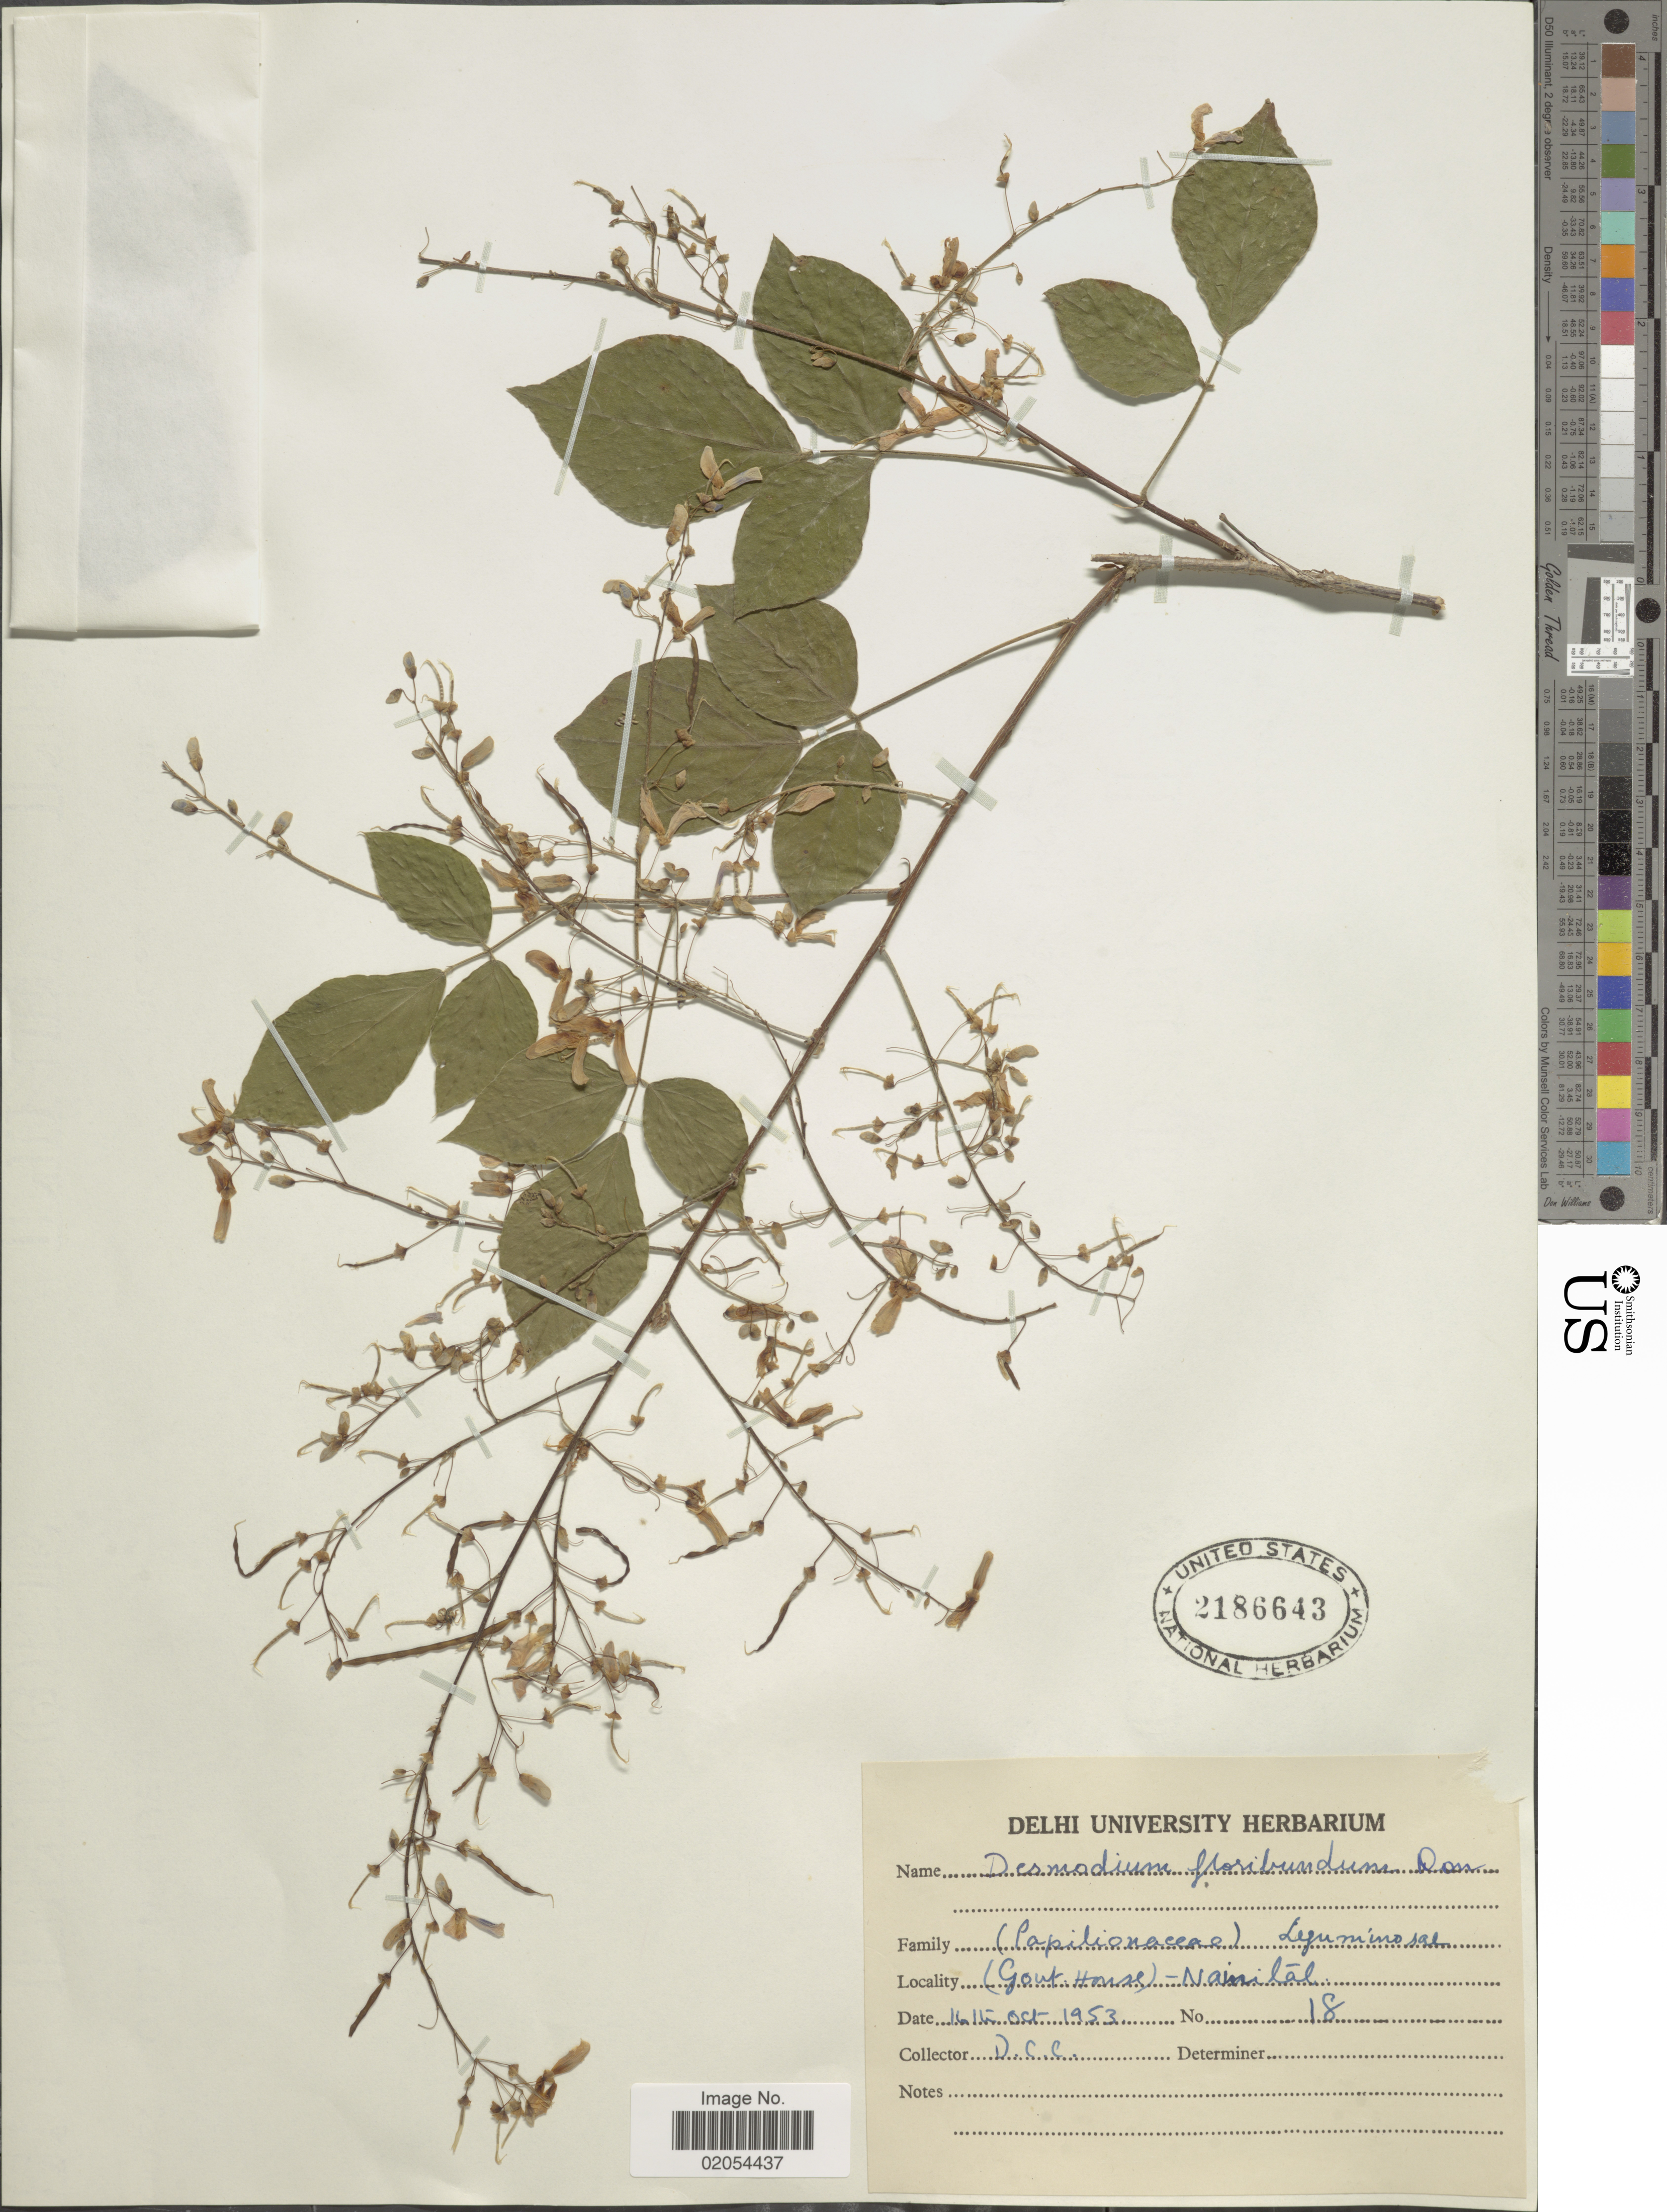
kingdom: Plantae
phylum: Tracheophyta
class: Magnoliopsida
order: Fabales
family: Fabaceae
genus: Ototropis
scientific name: Ototropis multiflora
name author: (DC.) H. Ohashi & K. Ohashi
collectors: D. C. C.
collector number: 18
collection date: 1953-10-16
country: India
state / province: Uttarakhand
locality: (Gout-Honse), Nainital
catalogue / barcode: US 2186643